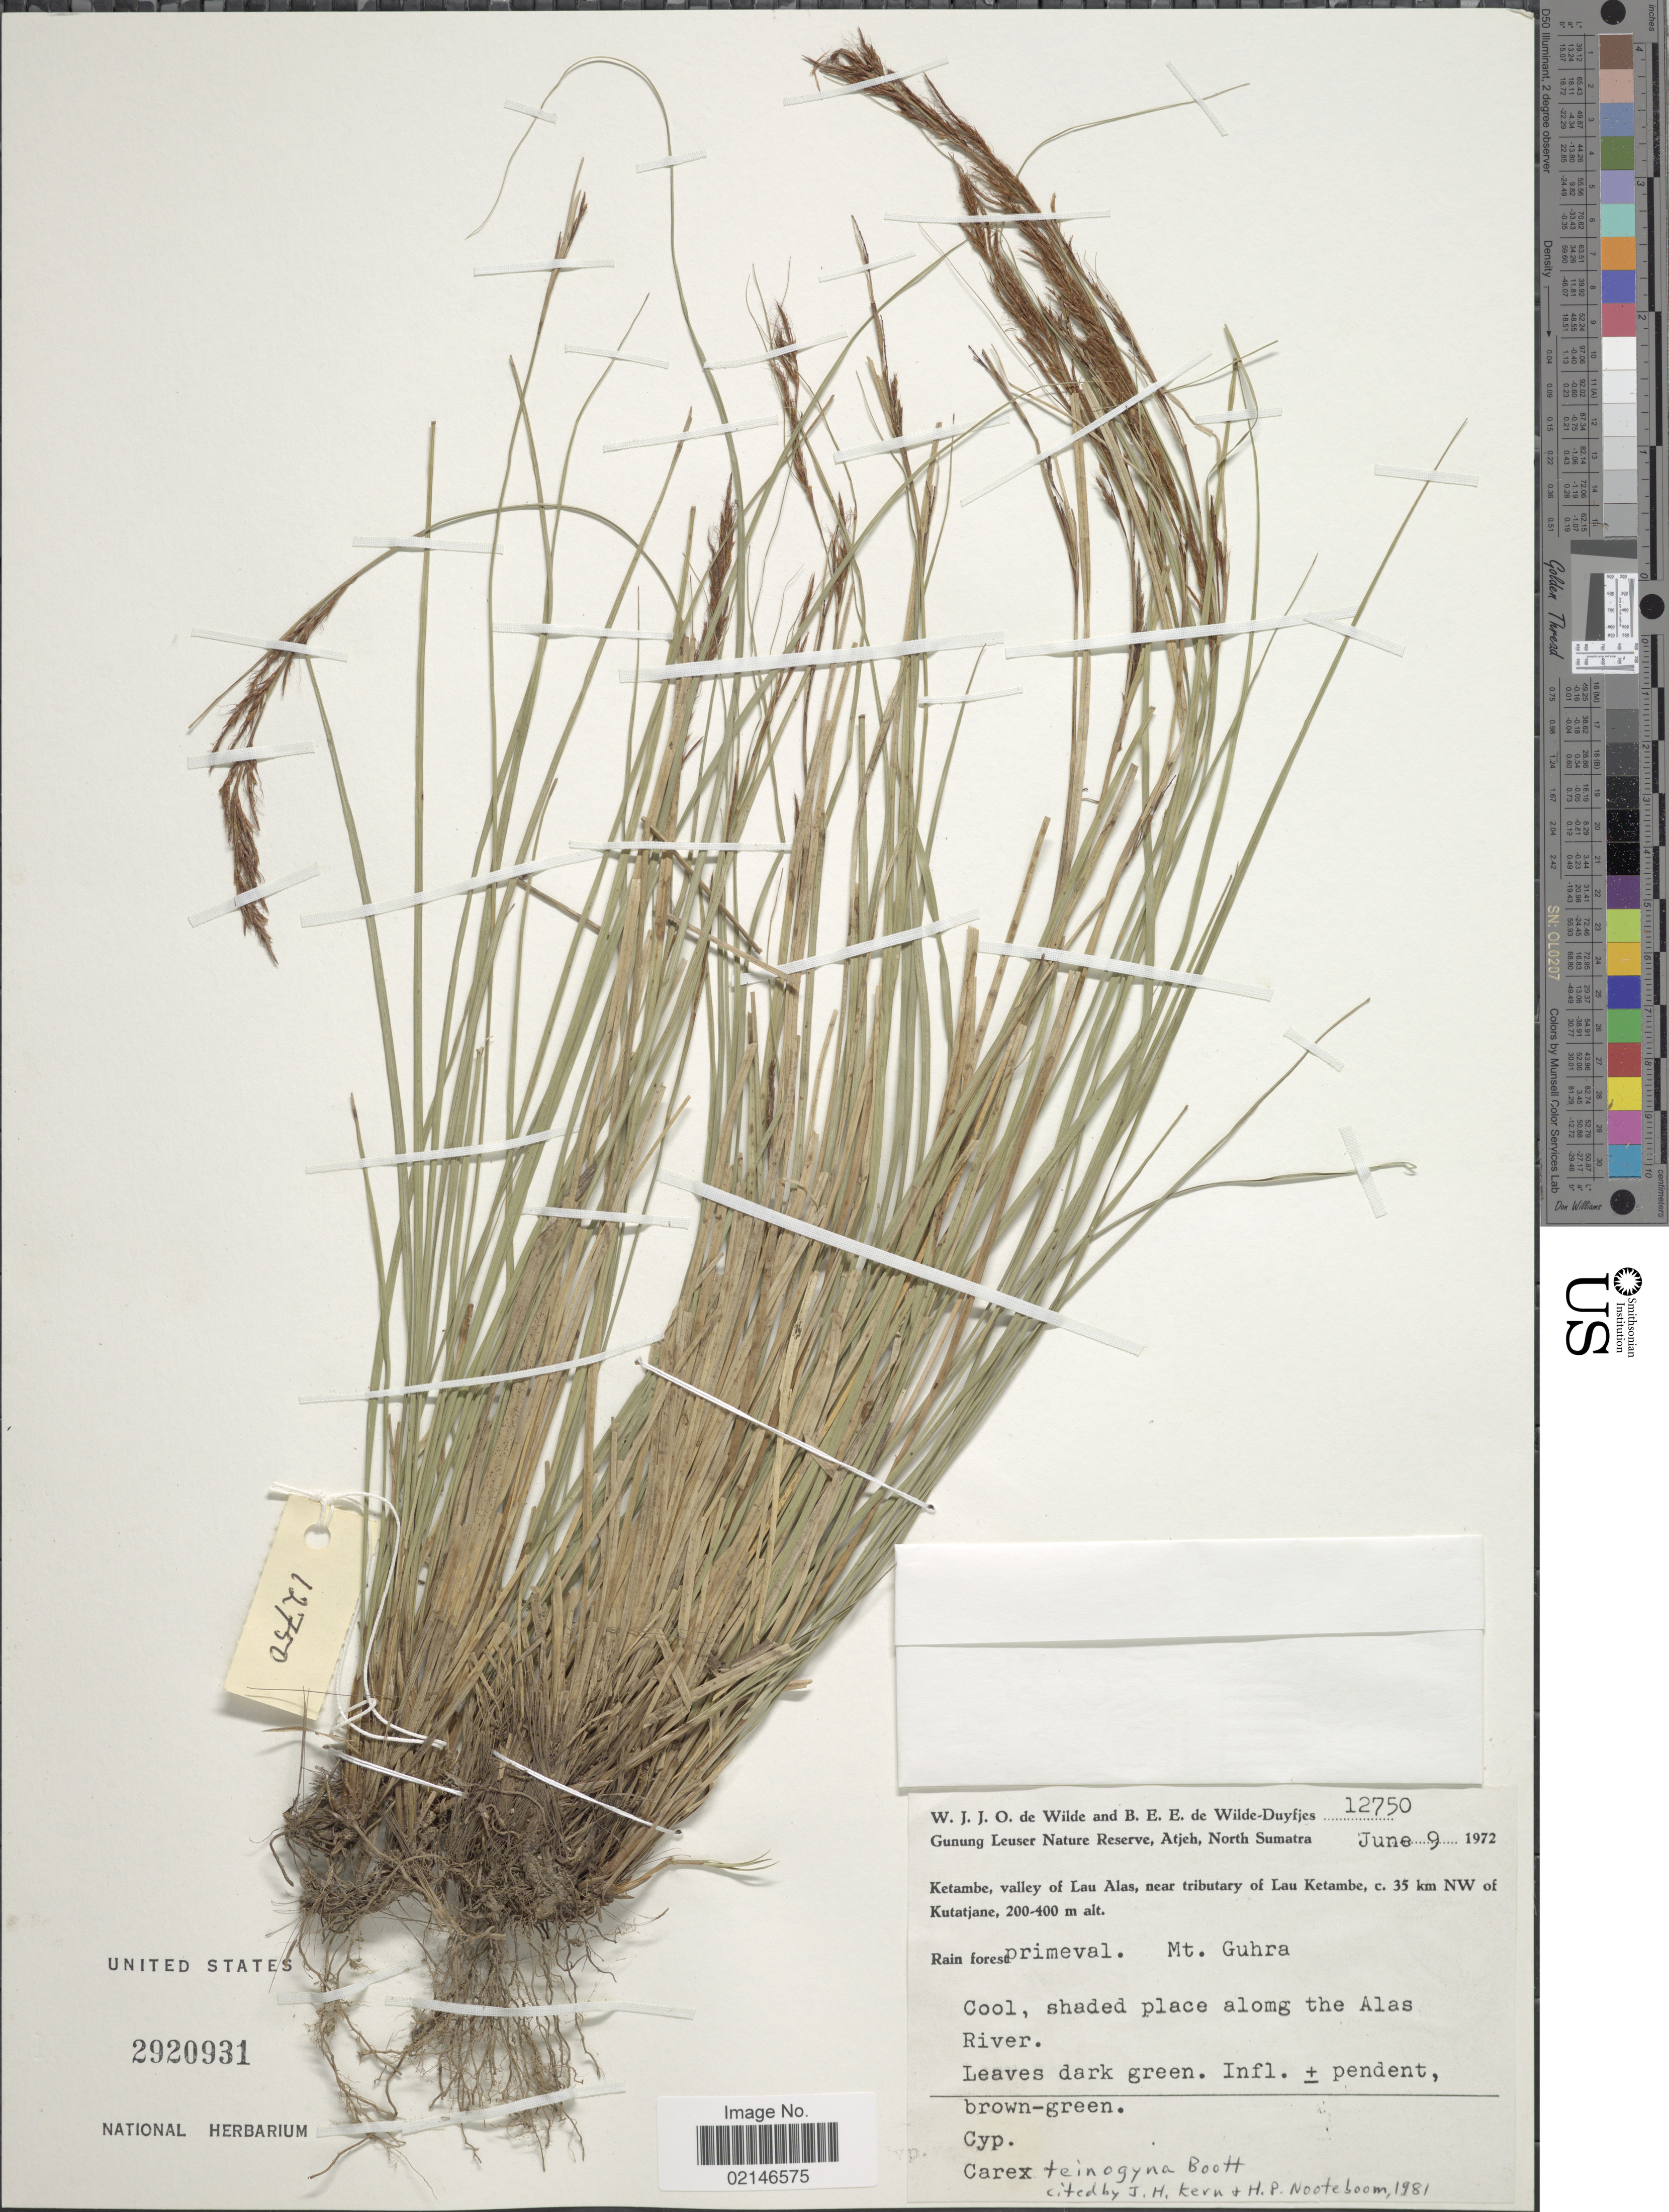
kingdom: Plantae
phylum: Tracheophyta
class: Liliopsida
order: Poales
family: Cyperaceae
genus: Carex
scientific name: Carex teinogyna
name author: Boott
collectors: W. J. de Wilde & B. E. de Wilde-Duyfjes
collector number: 12750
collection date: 1972-06-09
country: Indonesia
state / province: Sumatra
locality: Gunung Leuser Nature Reserve, Atjeh, North Sumatra, Ketambe, valley of Lau Alas, near tributary of Lau Ketambe, c. 35 km NW of Kutatjane, Mt. Guhra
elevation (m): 200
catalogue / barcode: US 2920931